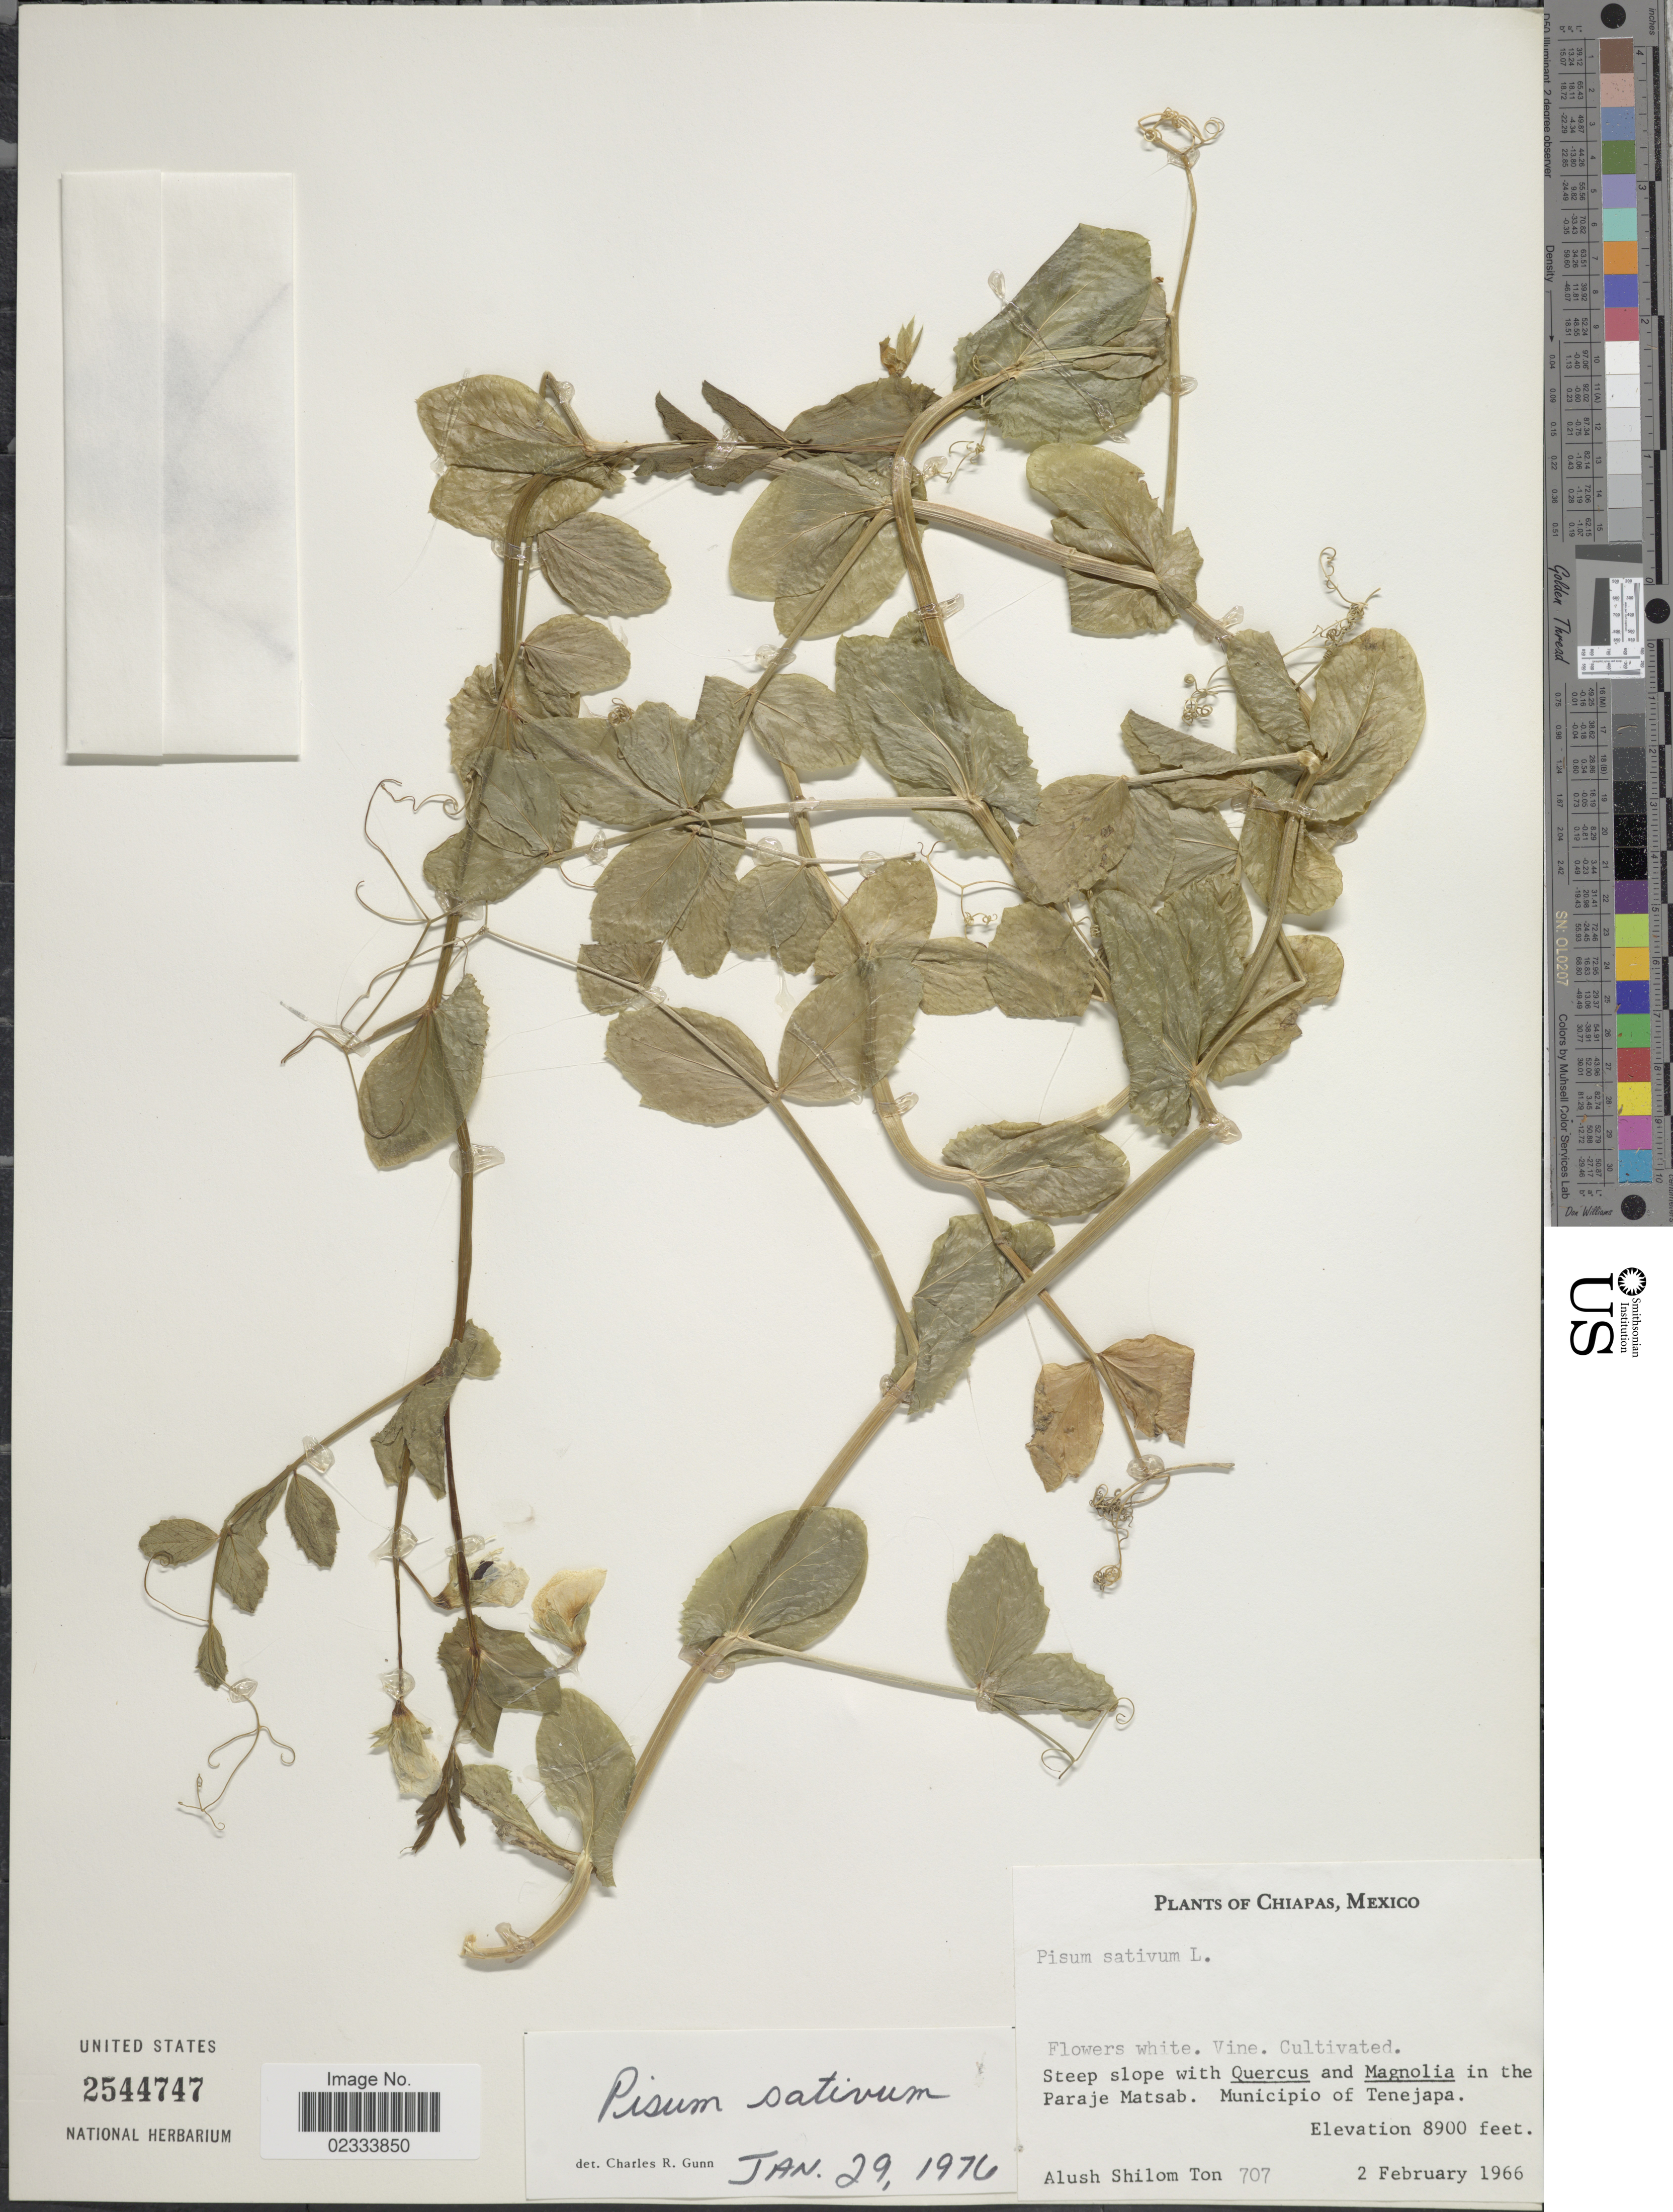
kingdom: Plantae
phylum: Tracheophyta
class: Magnoliopsida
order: Fabales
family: Fabaceae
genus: Pisum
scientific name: Pisum sativum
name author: L.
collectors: A. M. Ton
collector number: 707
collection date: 1966-02-02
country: Mexico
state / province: Chiapas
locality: In the Paraje Matsab, Municpio of Tenejapa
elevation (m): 2713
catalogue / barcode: US 2544747